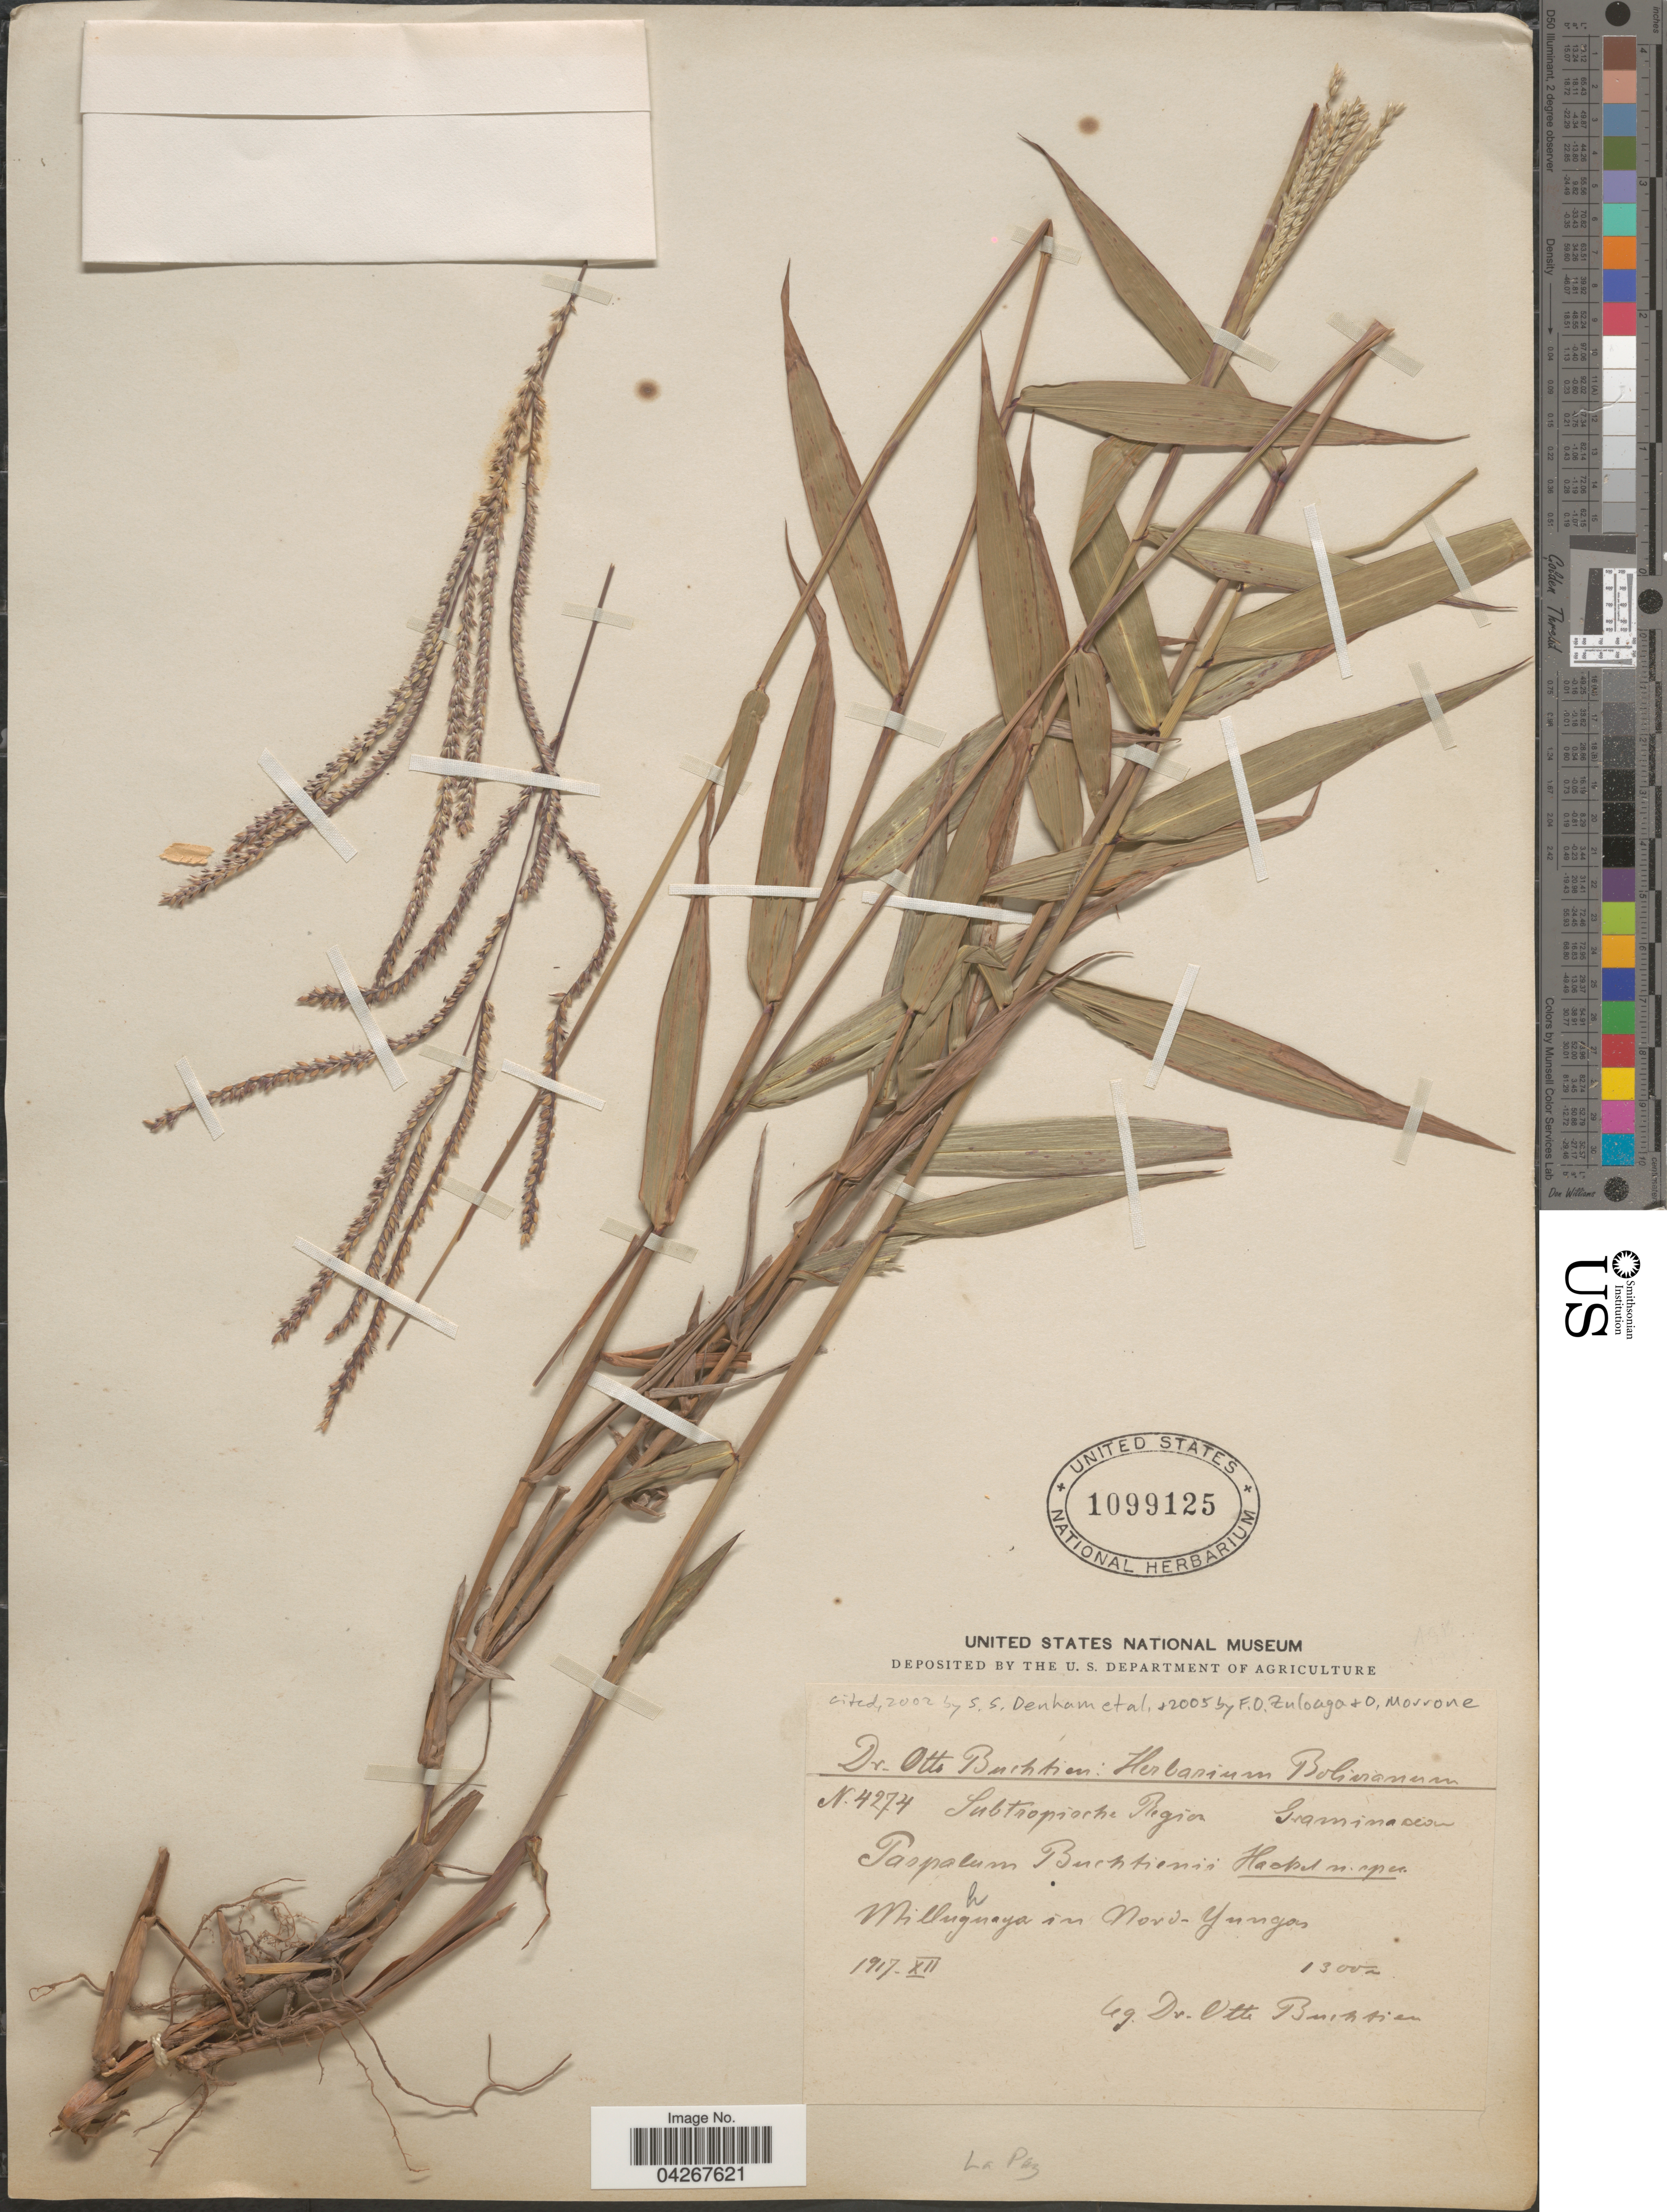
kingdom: Plantae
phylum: Tracheophyta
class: Liliopsida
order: Poales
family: Poaceae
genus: Paspalum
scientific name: Paspalum buchtienii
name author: Hack.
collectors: O. Buchtien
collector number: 4274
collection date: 1917-12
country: Bolivia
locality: Subtropische Region. Milluguaya in Nord-Yungas.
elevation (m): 1300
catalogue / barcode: US 1099125